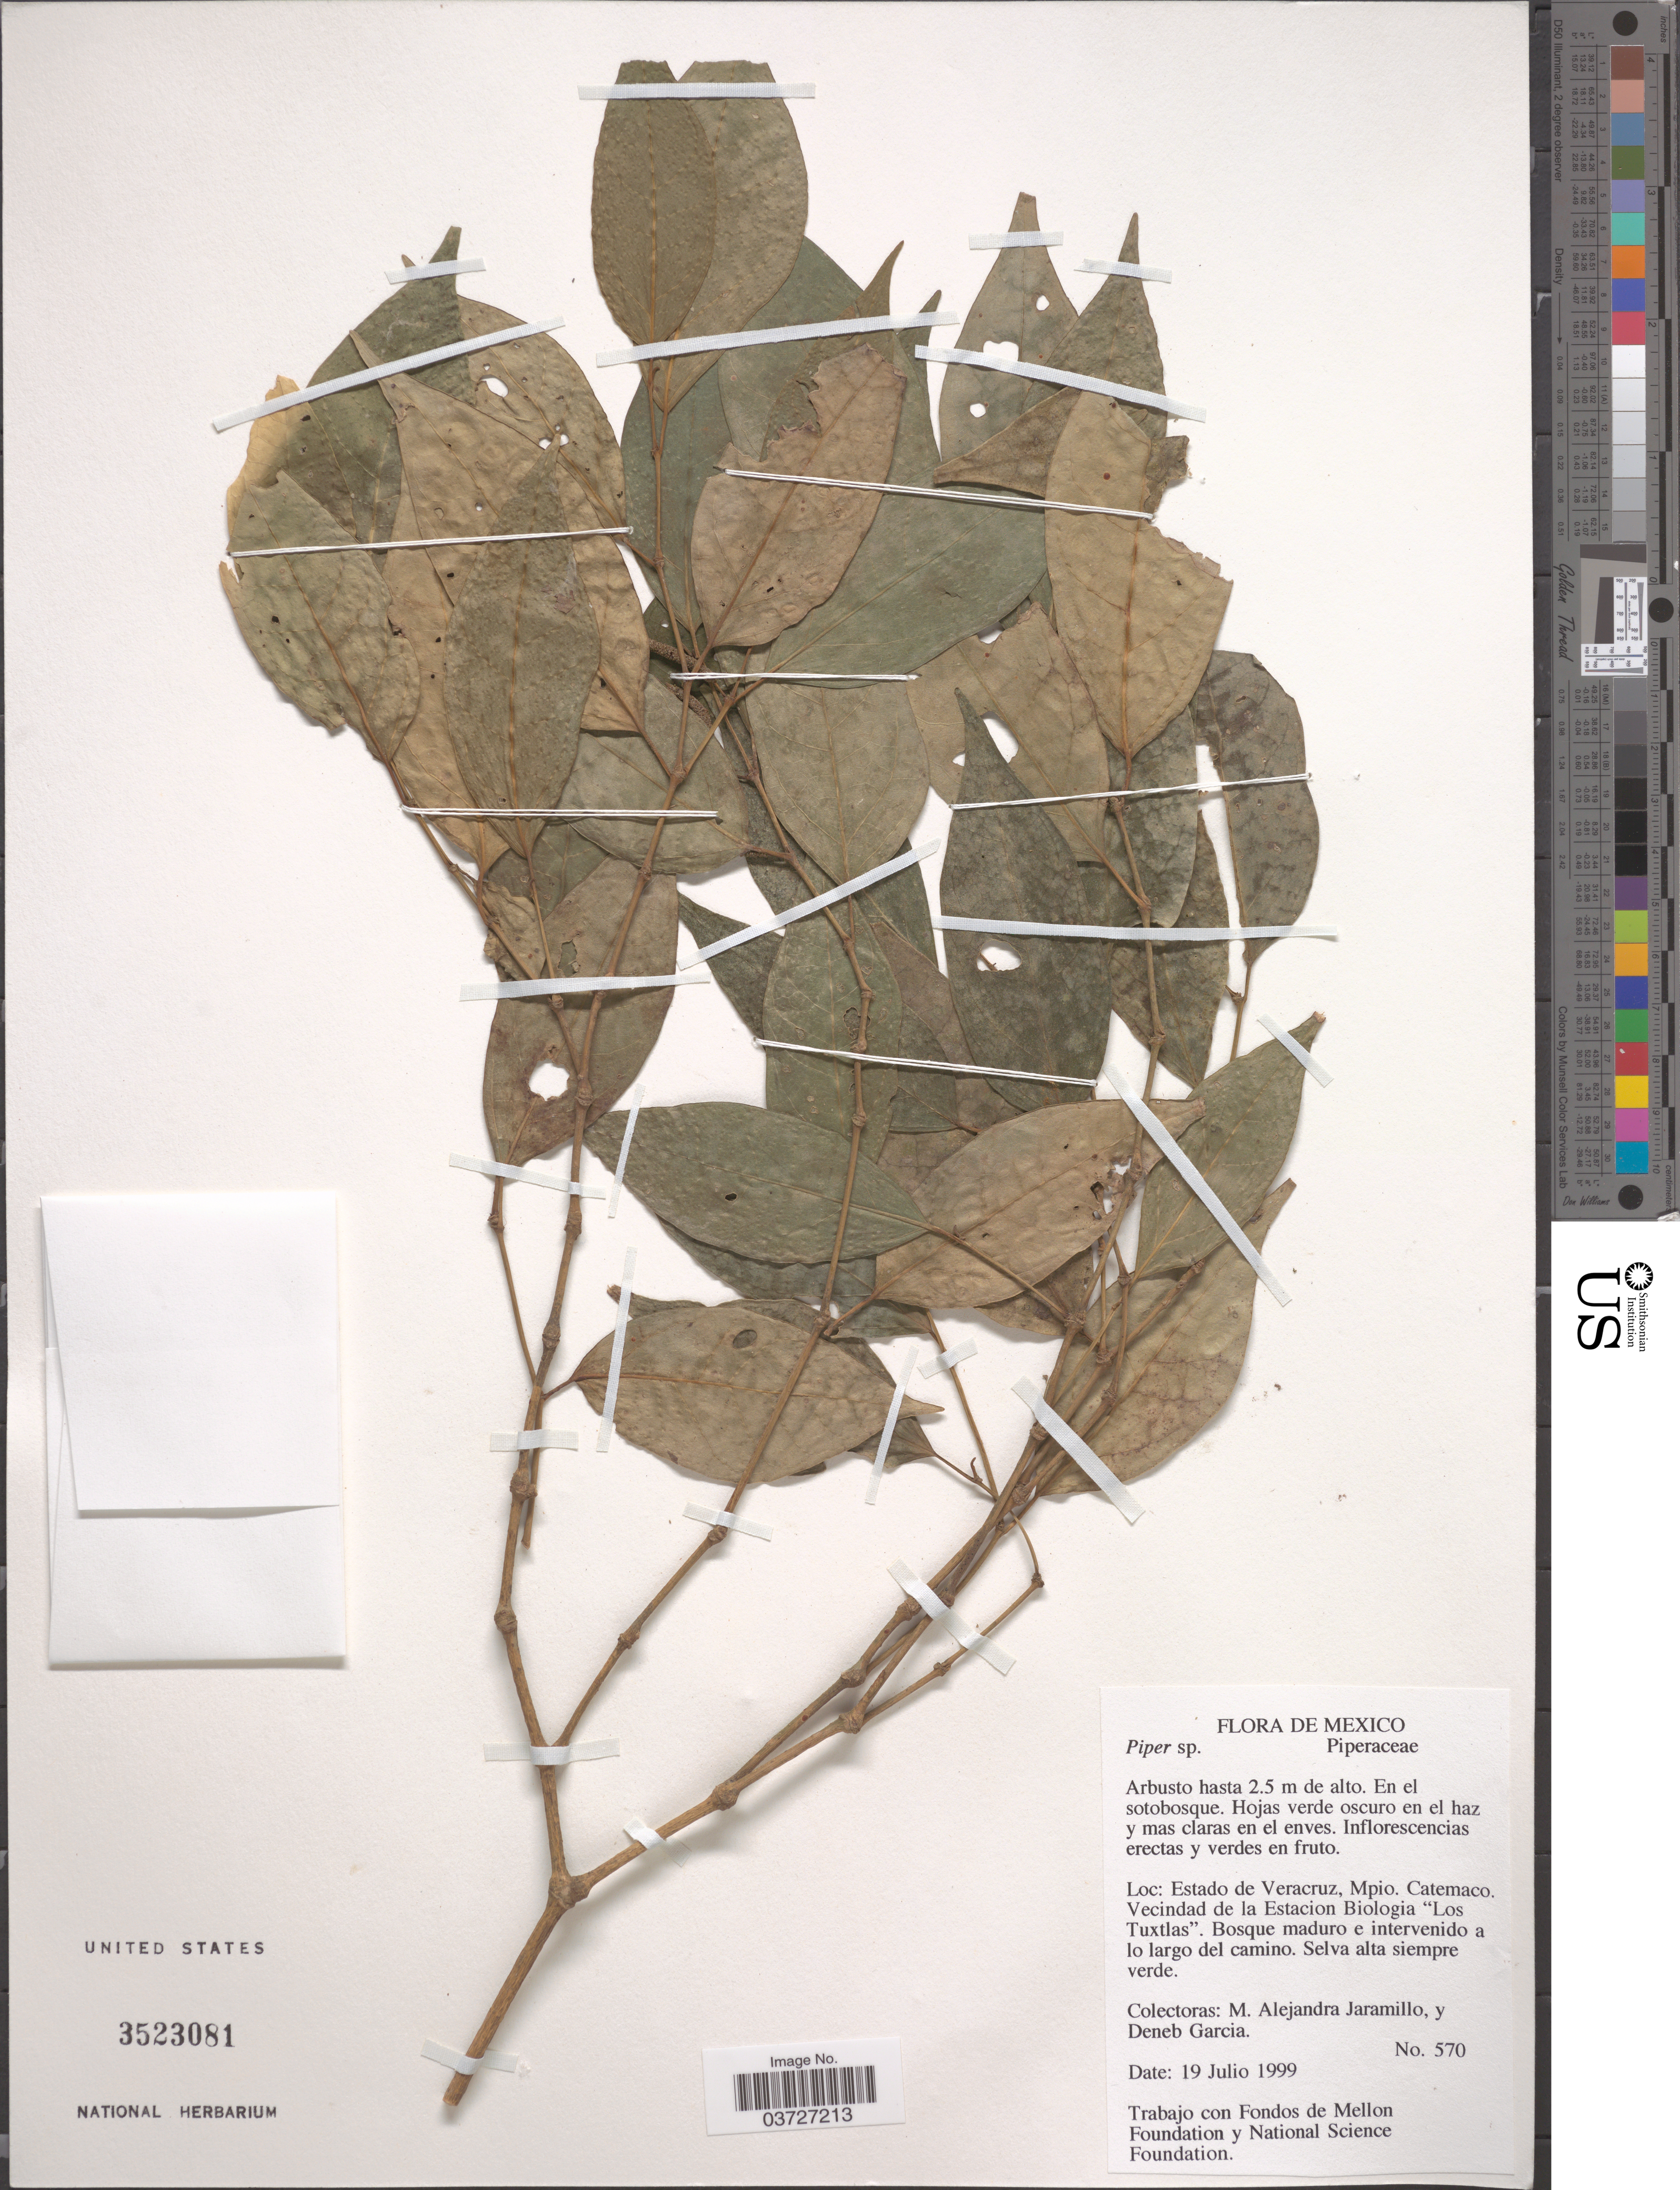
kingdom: Plantae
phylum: Tracheophyta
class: Magnoliopsida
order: Piperales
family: Piperaceae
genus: Piper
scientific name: Piper sp.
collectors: M. A. Jaramillo & D. Garcia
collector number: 570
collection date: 1999-07-19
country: Mexico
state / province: Veracruz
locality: Veracruz, Mpio. Catemaco. Vecindad de la Estacion Biologia 'Los Tuxtlas'. Bosque maduro e intervenido a lo largo del camino.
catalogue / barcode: US 3523081